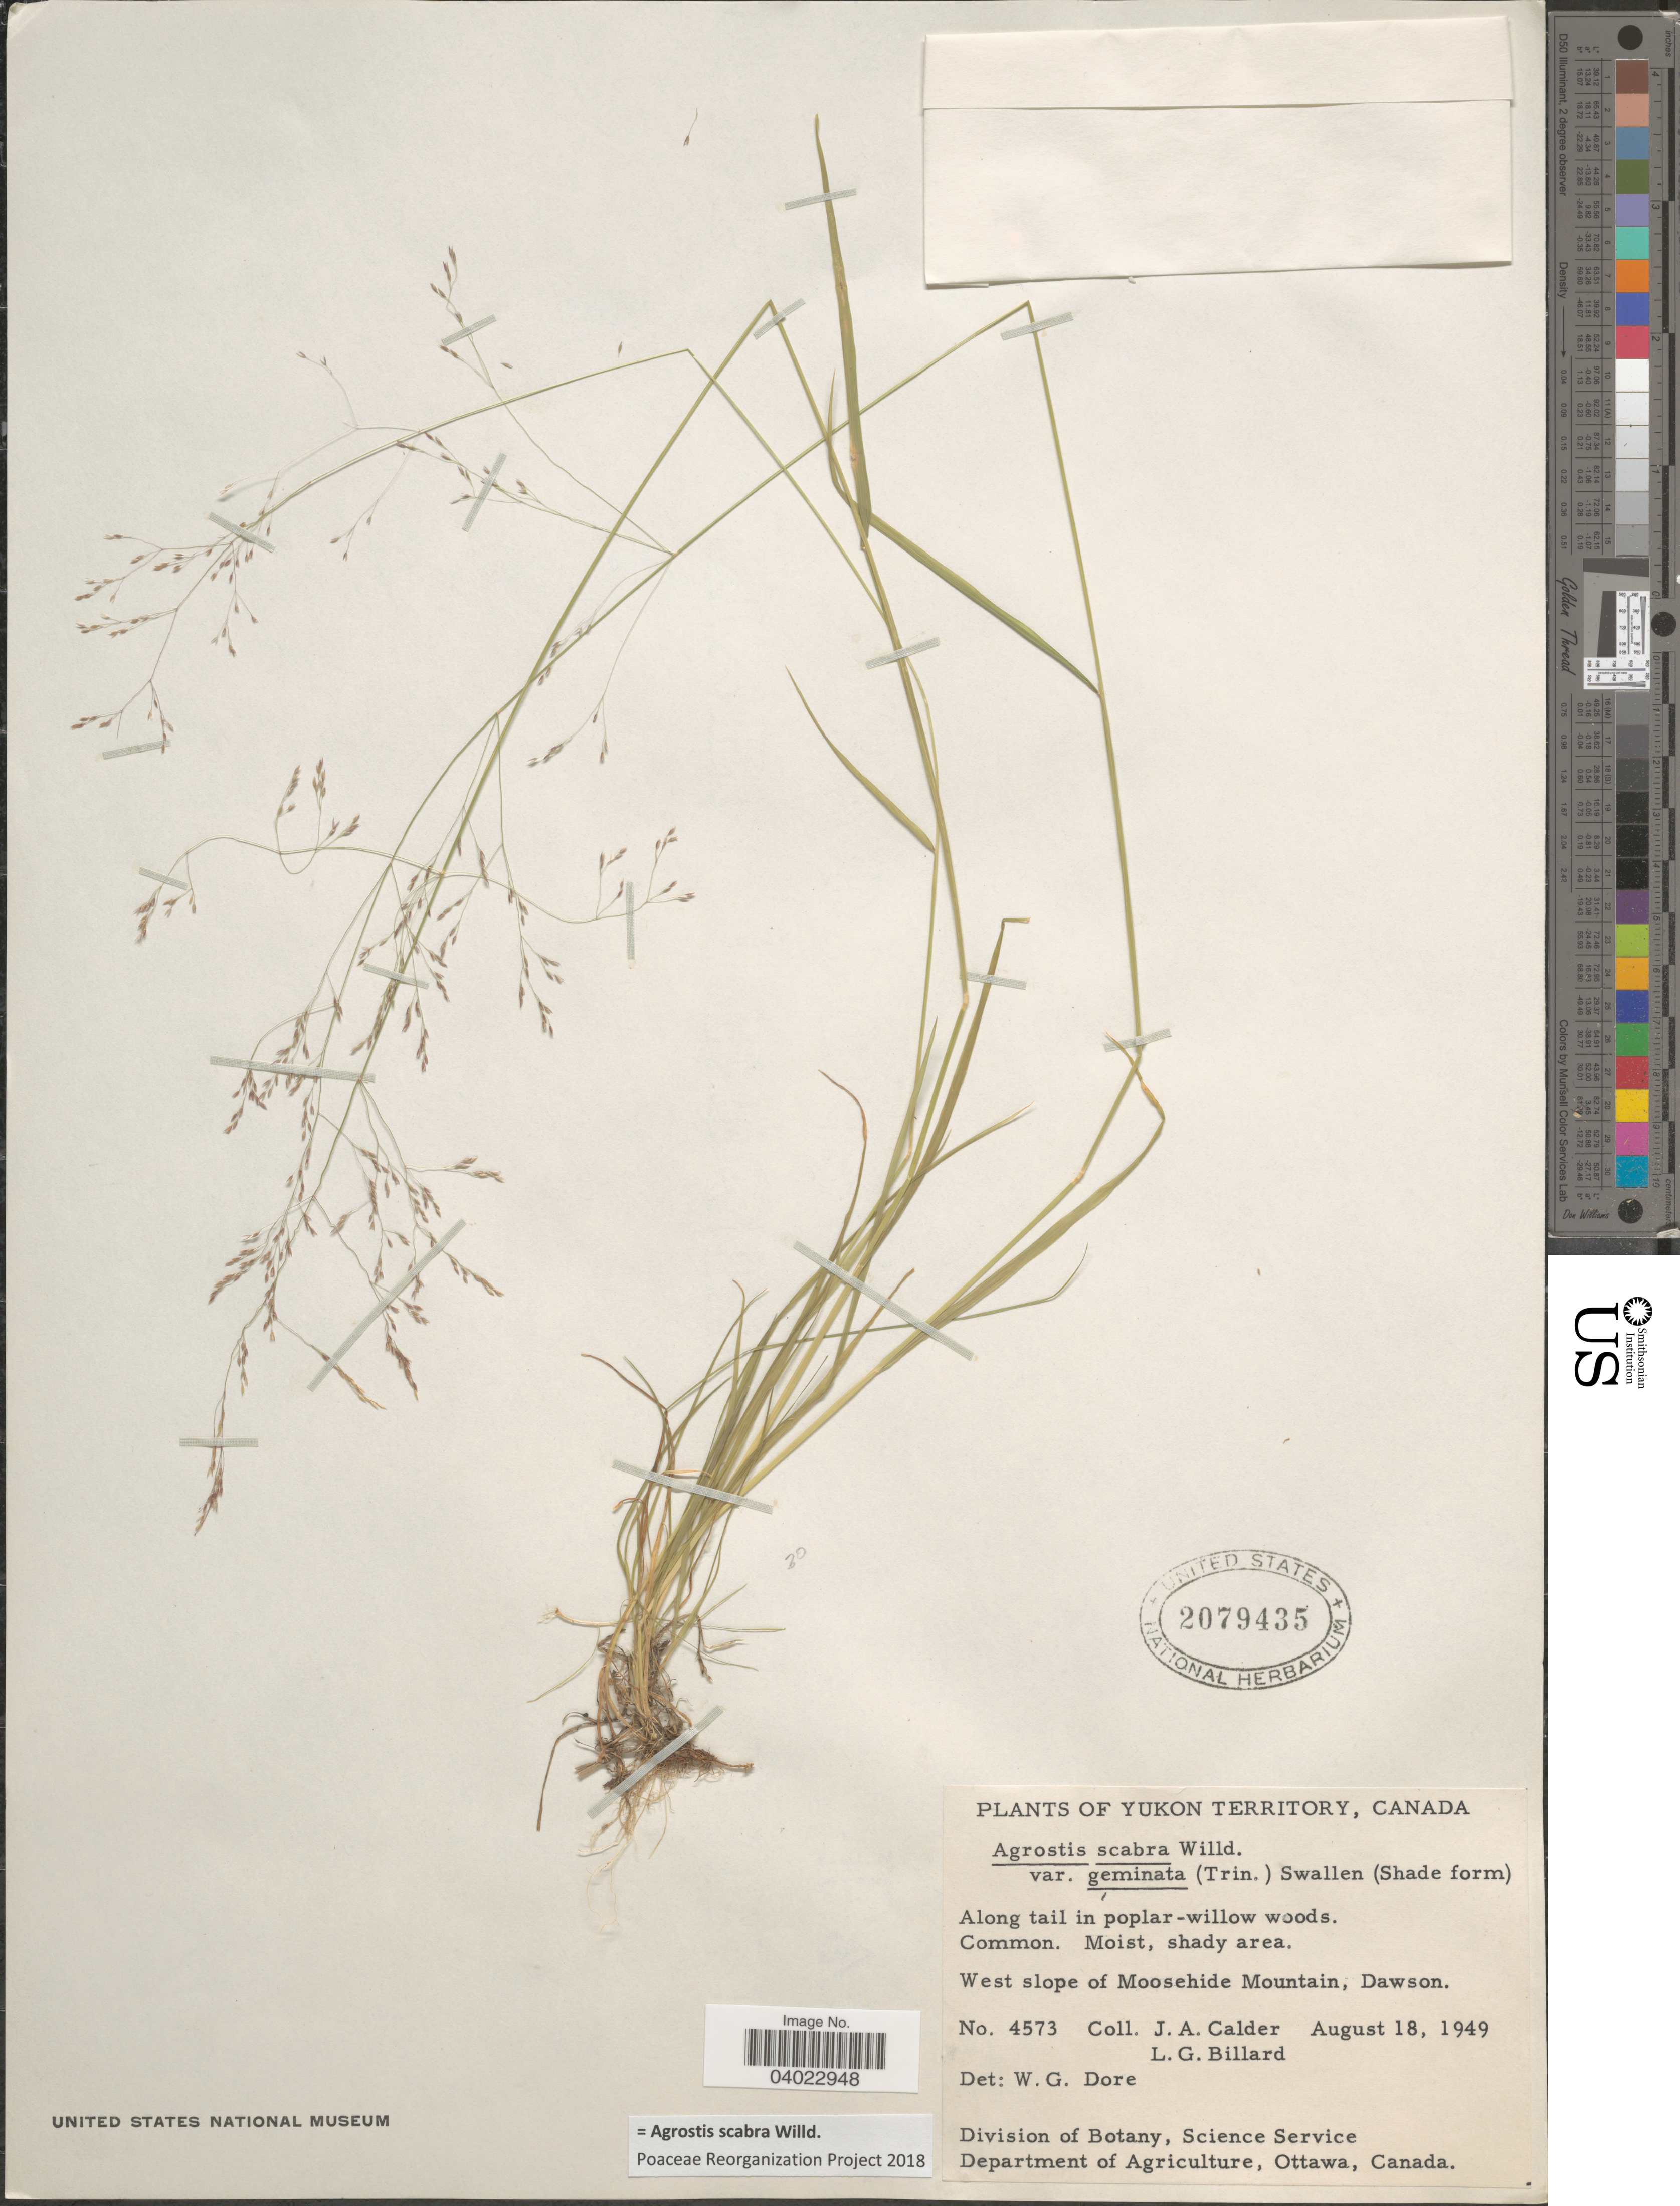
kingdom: Plantae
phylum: Tracheophyta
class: Liliopsida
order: Poales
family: Poaceae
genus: Agrostis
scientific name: Agrostis scabra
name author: Willd.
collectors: J. A. Calder & L. Billard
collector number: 4573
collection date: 1949-08-18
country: Canada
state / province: Yukon Territory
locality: West slope of Mooshide Mountain, Dawson.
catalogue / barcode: US 2079435